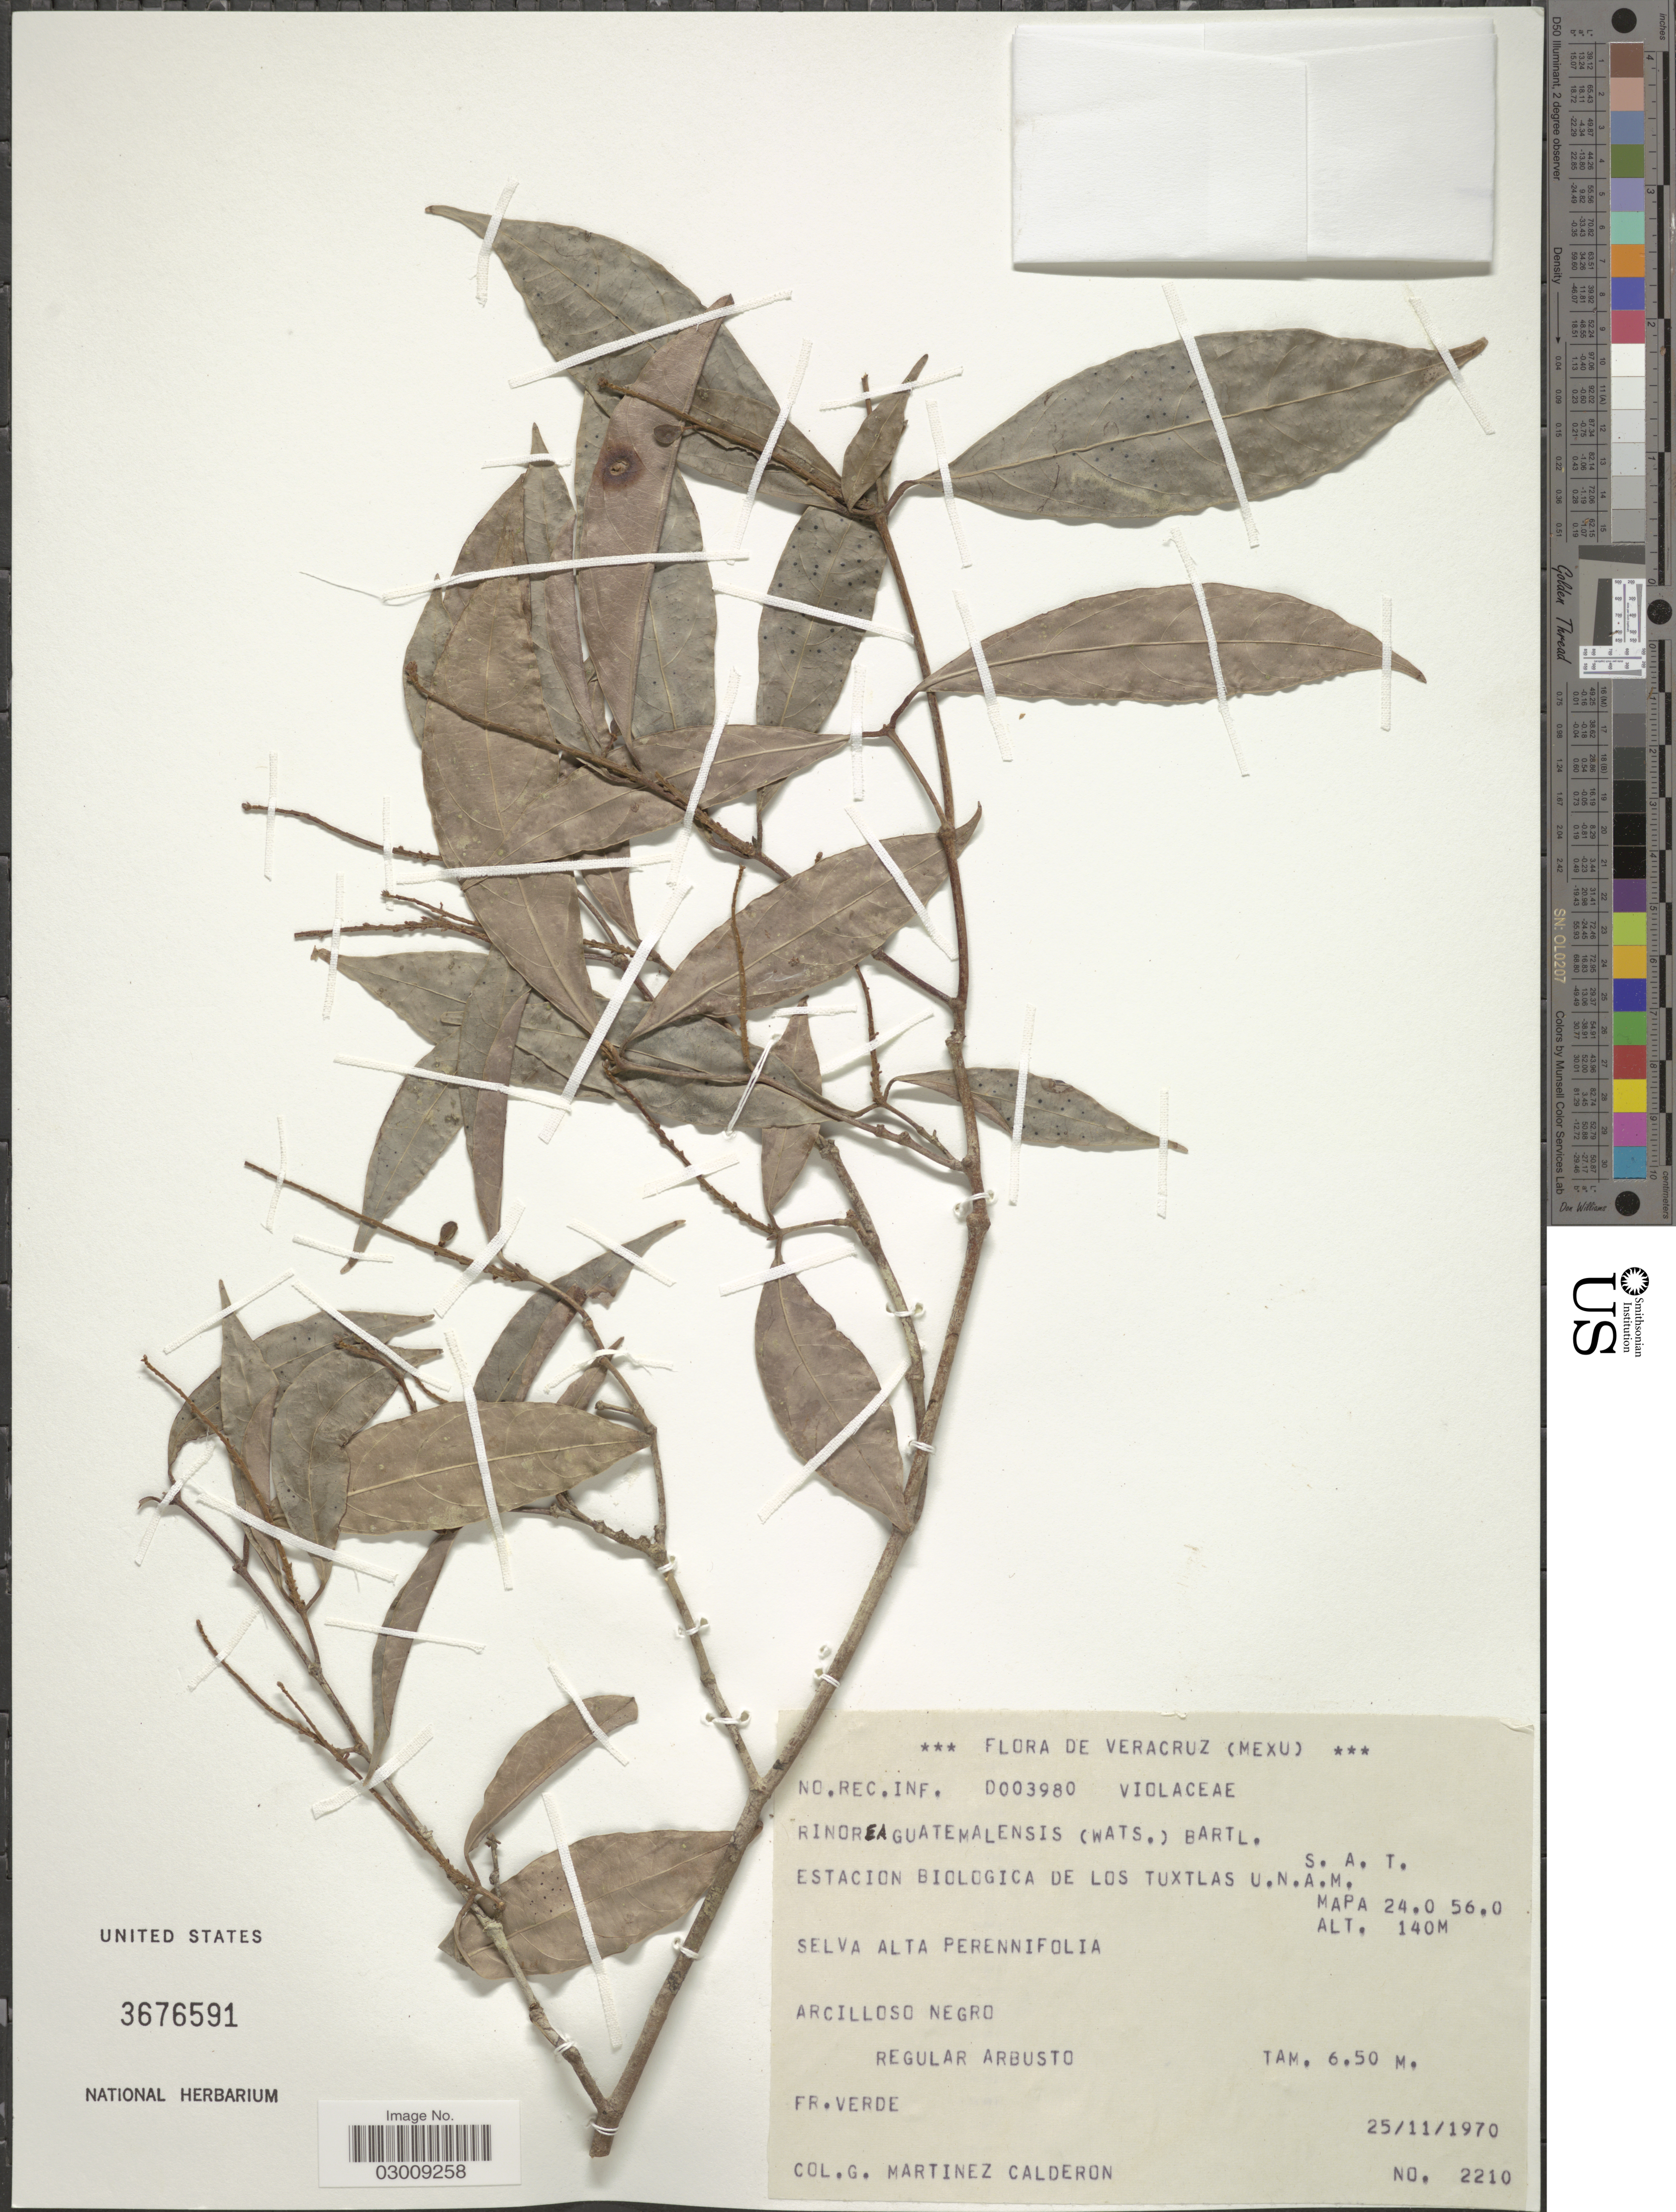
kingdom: Plantae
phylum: Tracheophyta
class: Magnoliopsida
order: Malpighiales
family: Violaceae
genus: Rinorea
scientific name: Rinorea guatemalensis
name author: (S. Watson) Bartlett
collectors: G. Martínez Calderón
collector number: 2210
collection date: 1970-11-25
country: Mexico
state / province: Veracruz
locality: Veracruz (Mexu). Estacion Biologica de Los Tuxtlas U.N.A.M. Mapa 24.0 56.0.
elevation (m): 140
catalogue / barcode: US 3676591